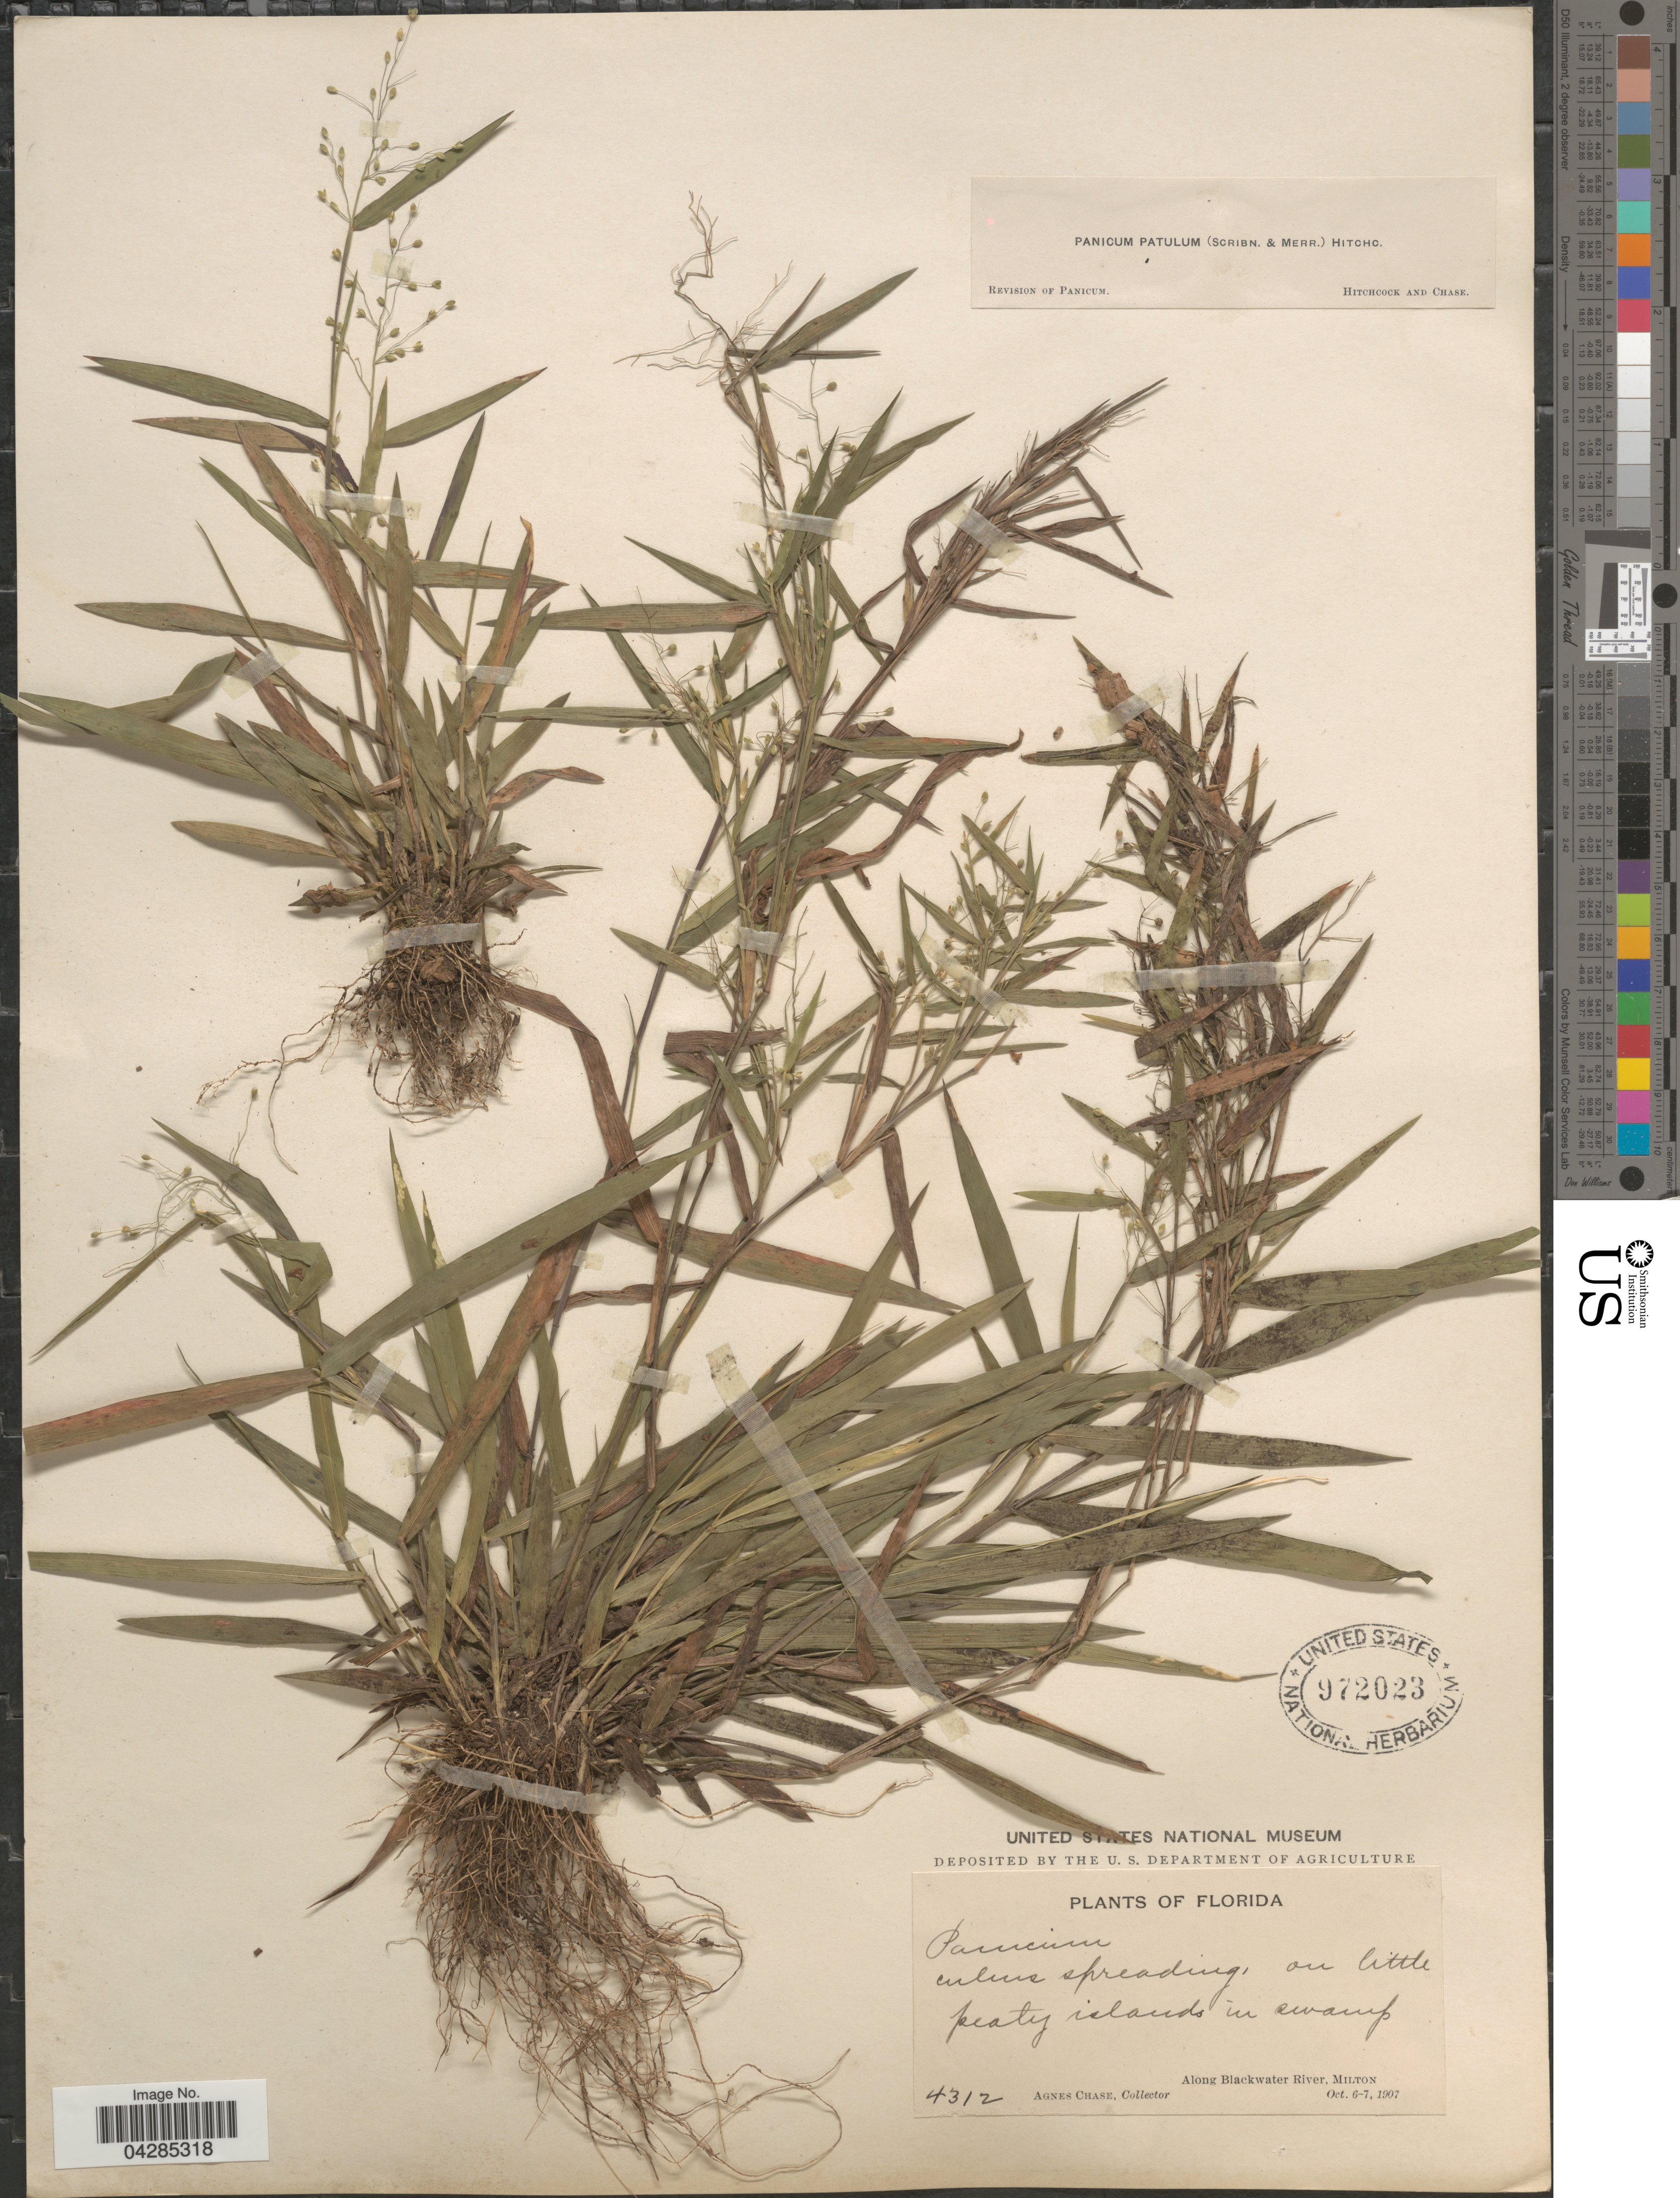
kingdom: Plantae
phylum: Tracheophyta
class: Liliopsida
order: Poales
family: Poaceae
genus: Dichanthelium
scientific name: Dichanthelium portoricense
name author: (Desv. ex Ham.) B.F. Hansen & Wunderlin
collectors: A. Chase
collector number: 4312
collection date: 1907-10-06/1907-10-07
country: United States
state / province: Florida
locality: On little peaty islands in swamp. Along Blackwater River, Milton.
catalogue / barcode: US 972023